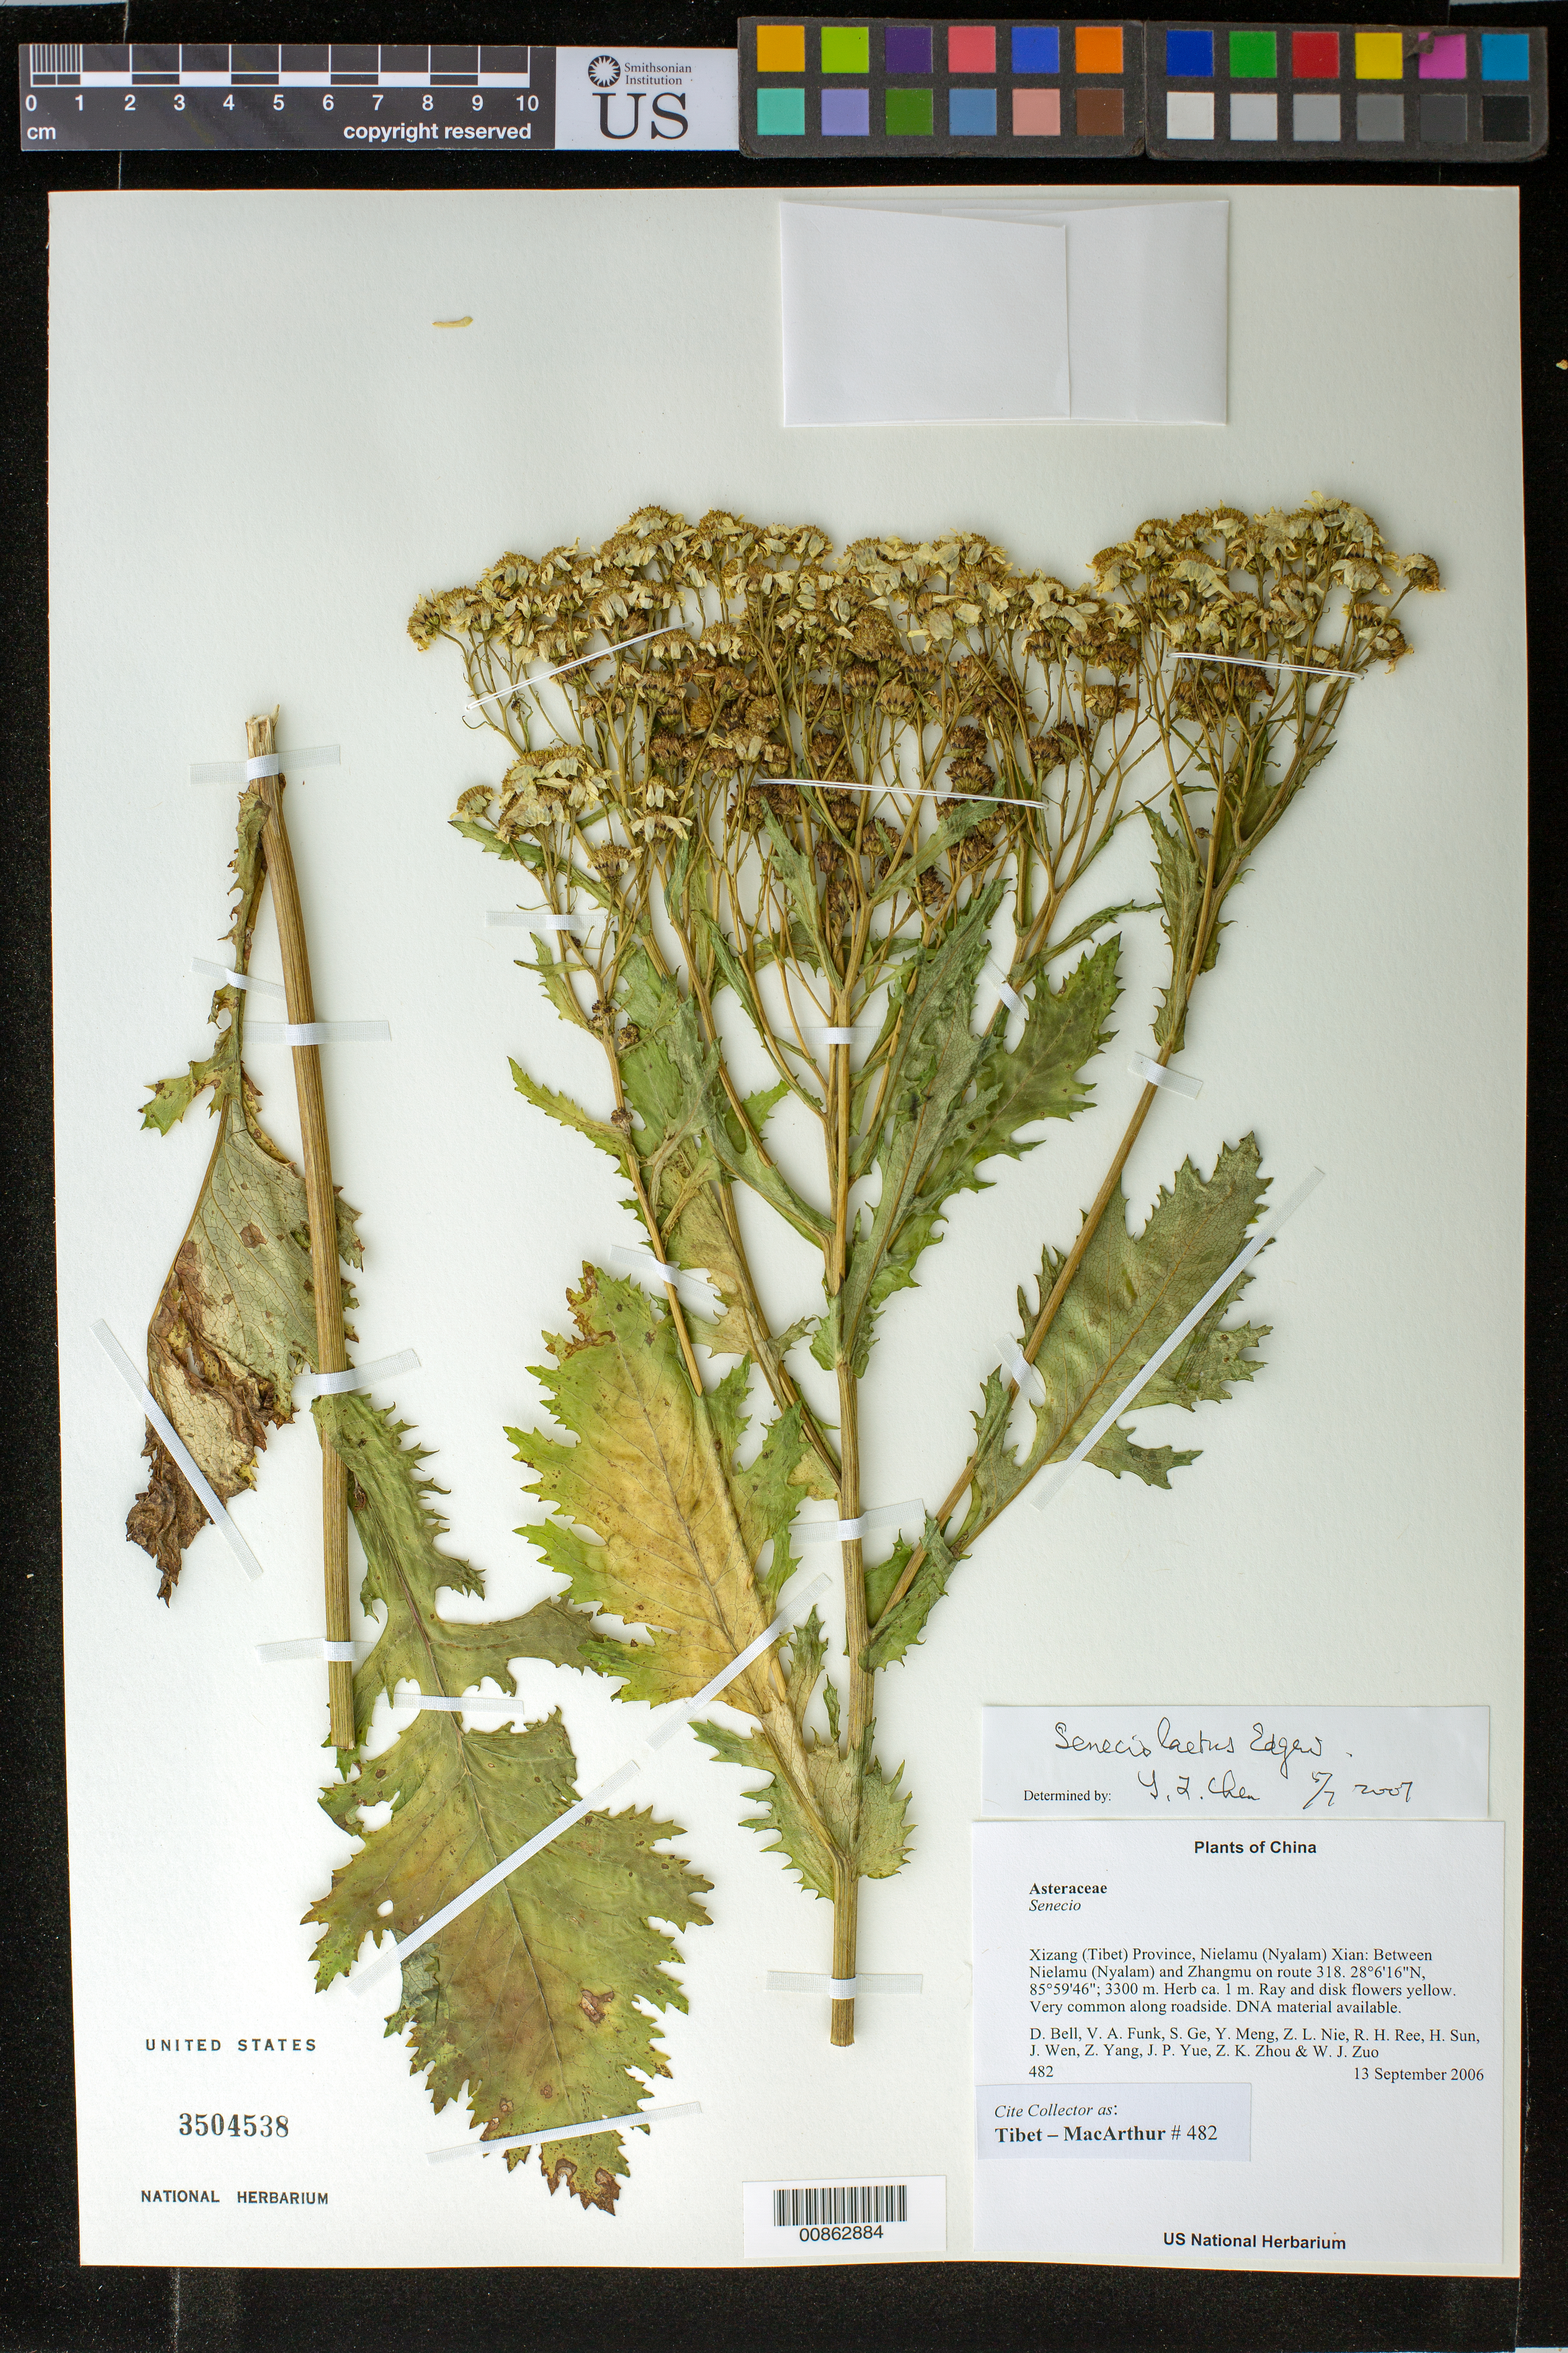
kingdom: Plantae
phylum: Tracheophyta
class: Magnoliopsida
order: Asterales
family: Asteraceae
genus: Senecio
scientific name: Senecio laetus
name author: Edgew.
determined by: Yilin Chen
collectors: Tibet-MacArthur, D. A. Bell, V. Funk, S. Ge, Y. Meng, Z. Nie, R. Ree, H. Sun, J. Wen, Z. Yang, J. Yue, Z. Zhou & W. Zuo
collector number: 482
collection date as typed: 13 Sep 2006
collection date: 2006-09-13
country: China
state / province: Xizang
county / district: Nielamu (Nyalam) Xian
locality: Between Nielamu (Nyalam) and Zhangmu on route 318.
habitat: Slope with scattered shrubs and disturbed area beside road.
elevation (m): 3300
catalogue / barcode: US 3504538